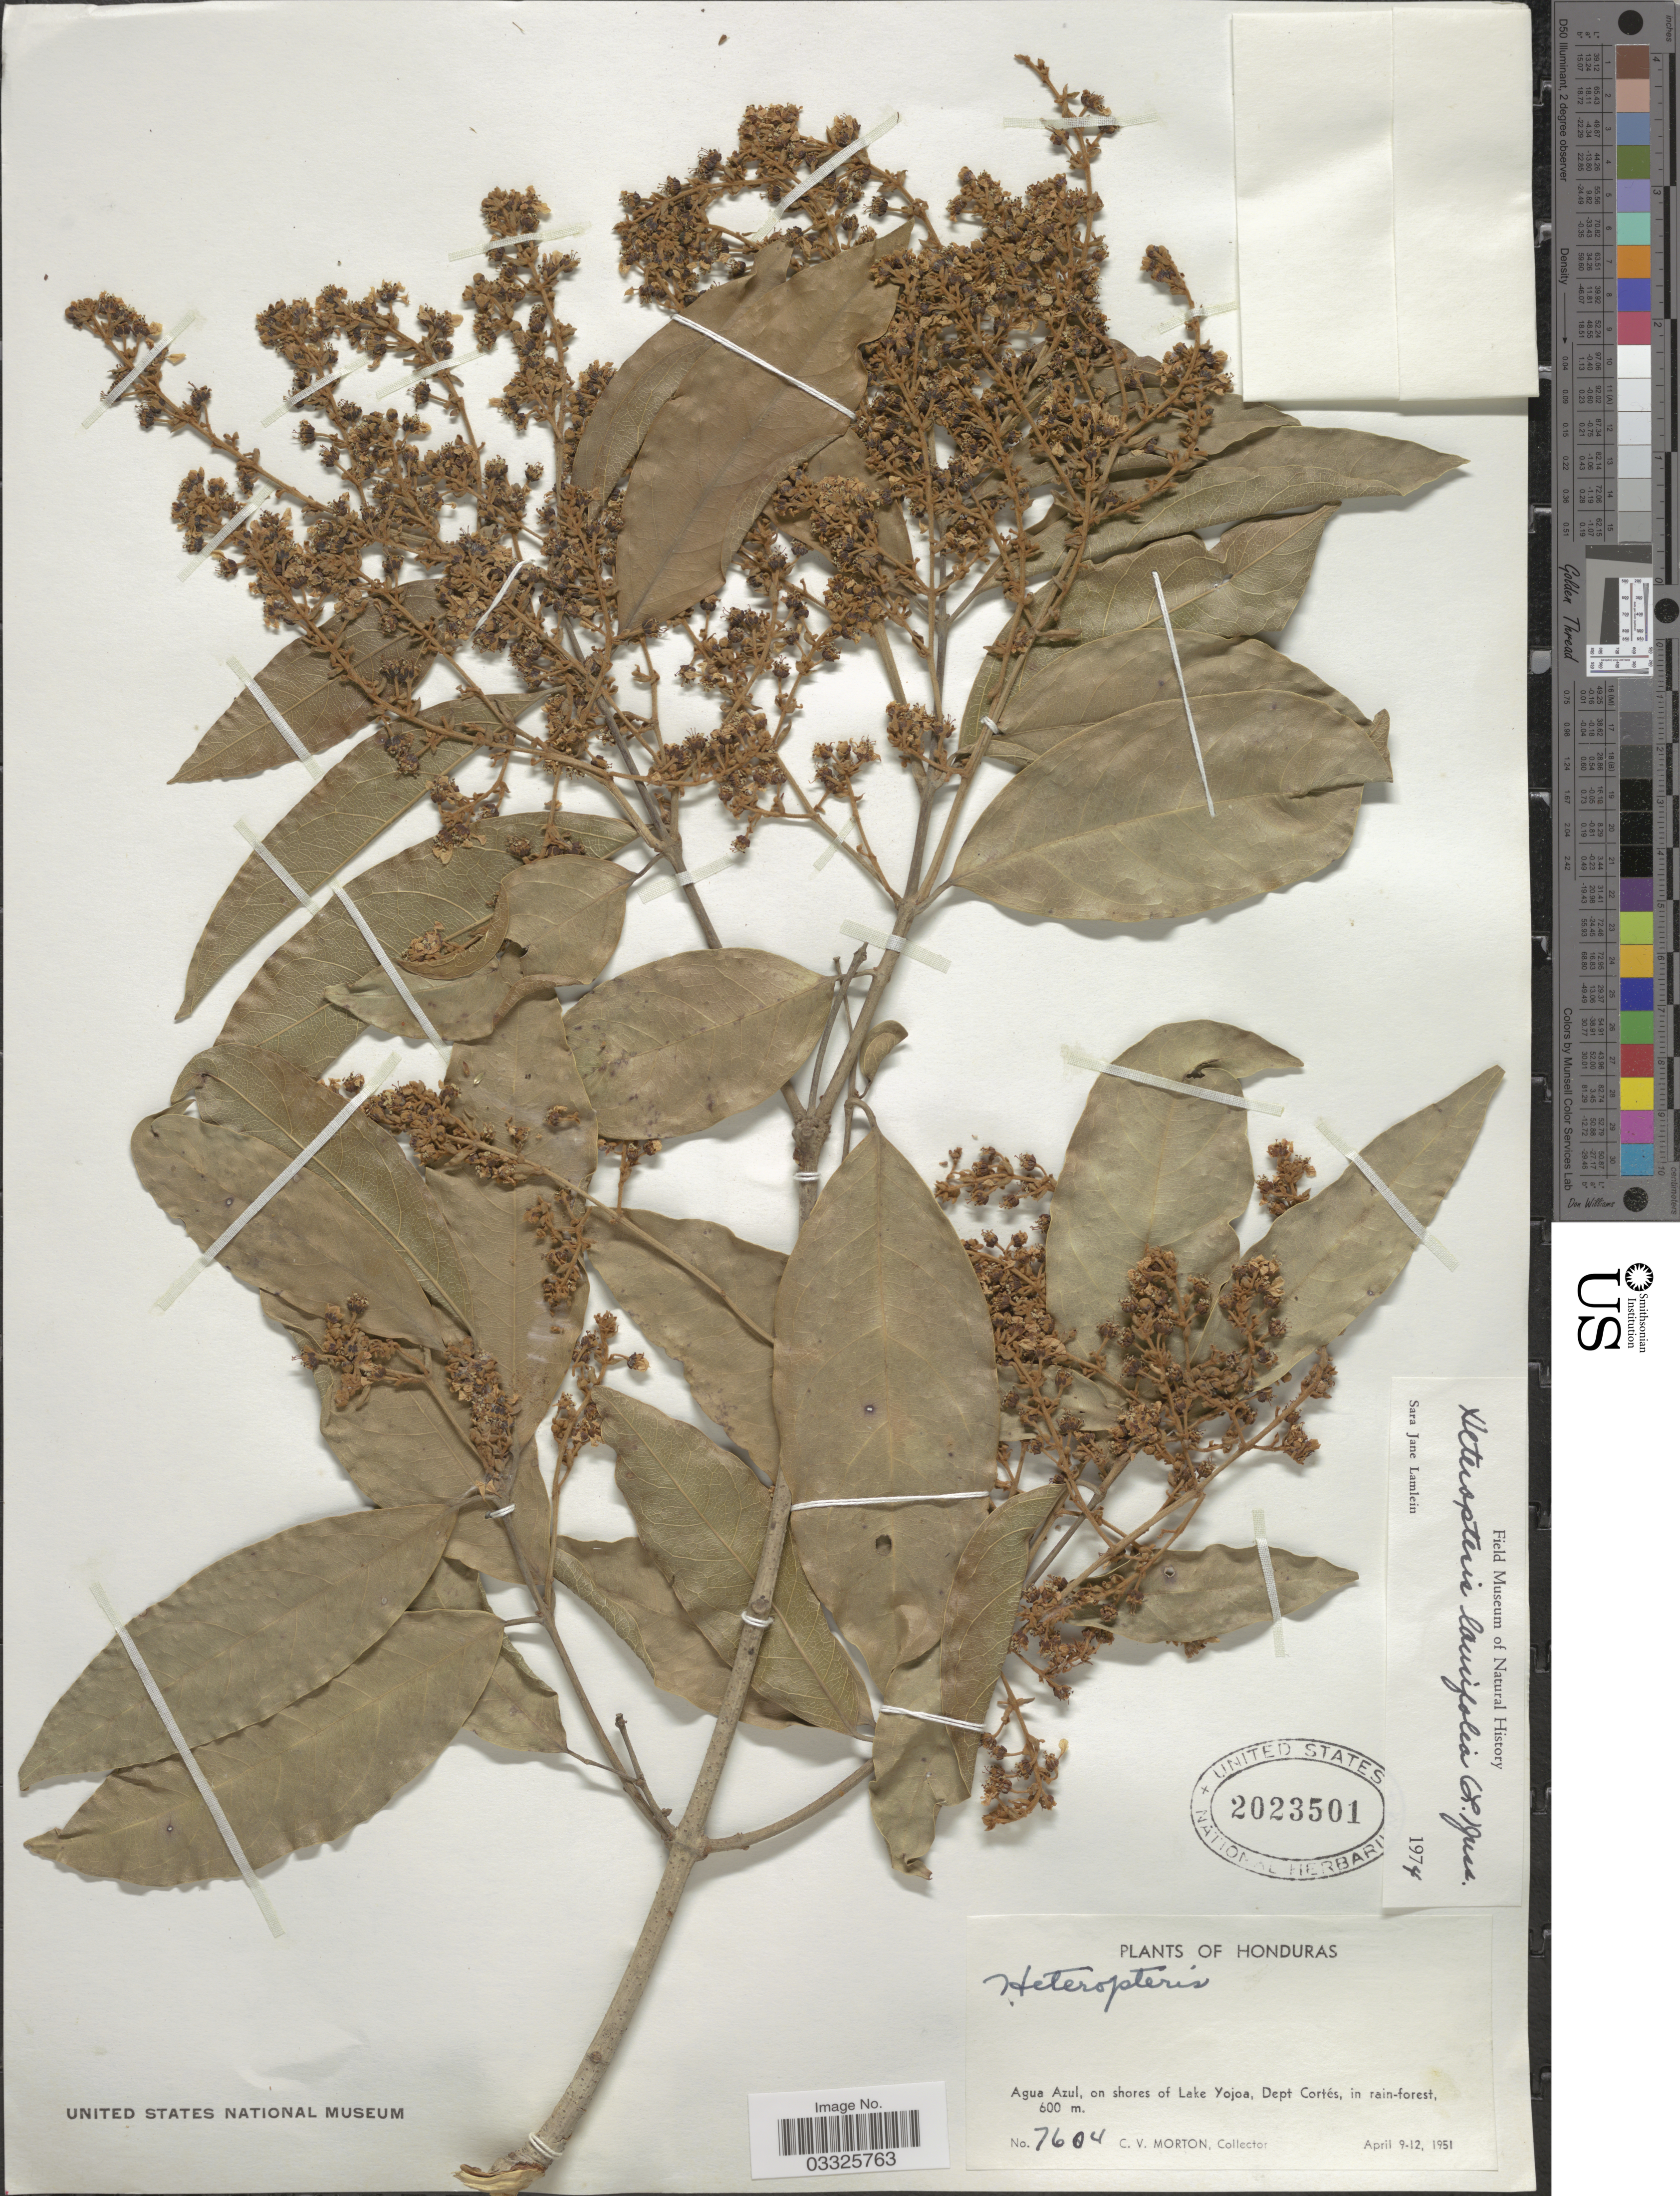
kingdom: Plantae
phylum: Tracheophyta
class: Magnoliopsida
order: Malpighiales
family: Malpighiaceae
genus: Heteropterys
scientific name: Heteropterys laurifolia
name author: (L.) A. Juss.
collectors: C. V. Morton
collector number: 7604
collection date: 1951-04-09/1951-04-12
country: Honduras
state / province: Cortés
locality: Agua Azul, on shores of Lake Yojoa, Dept Cortés.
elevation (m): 600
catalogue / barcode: US 2023501